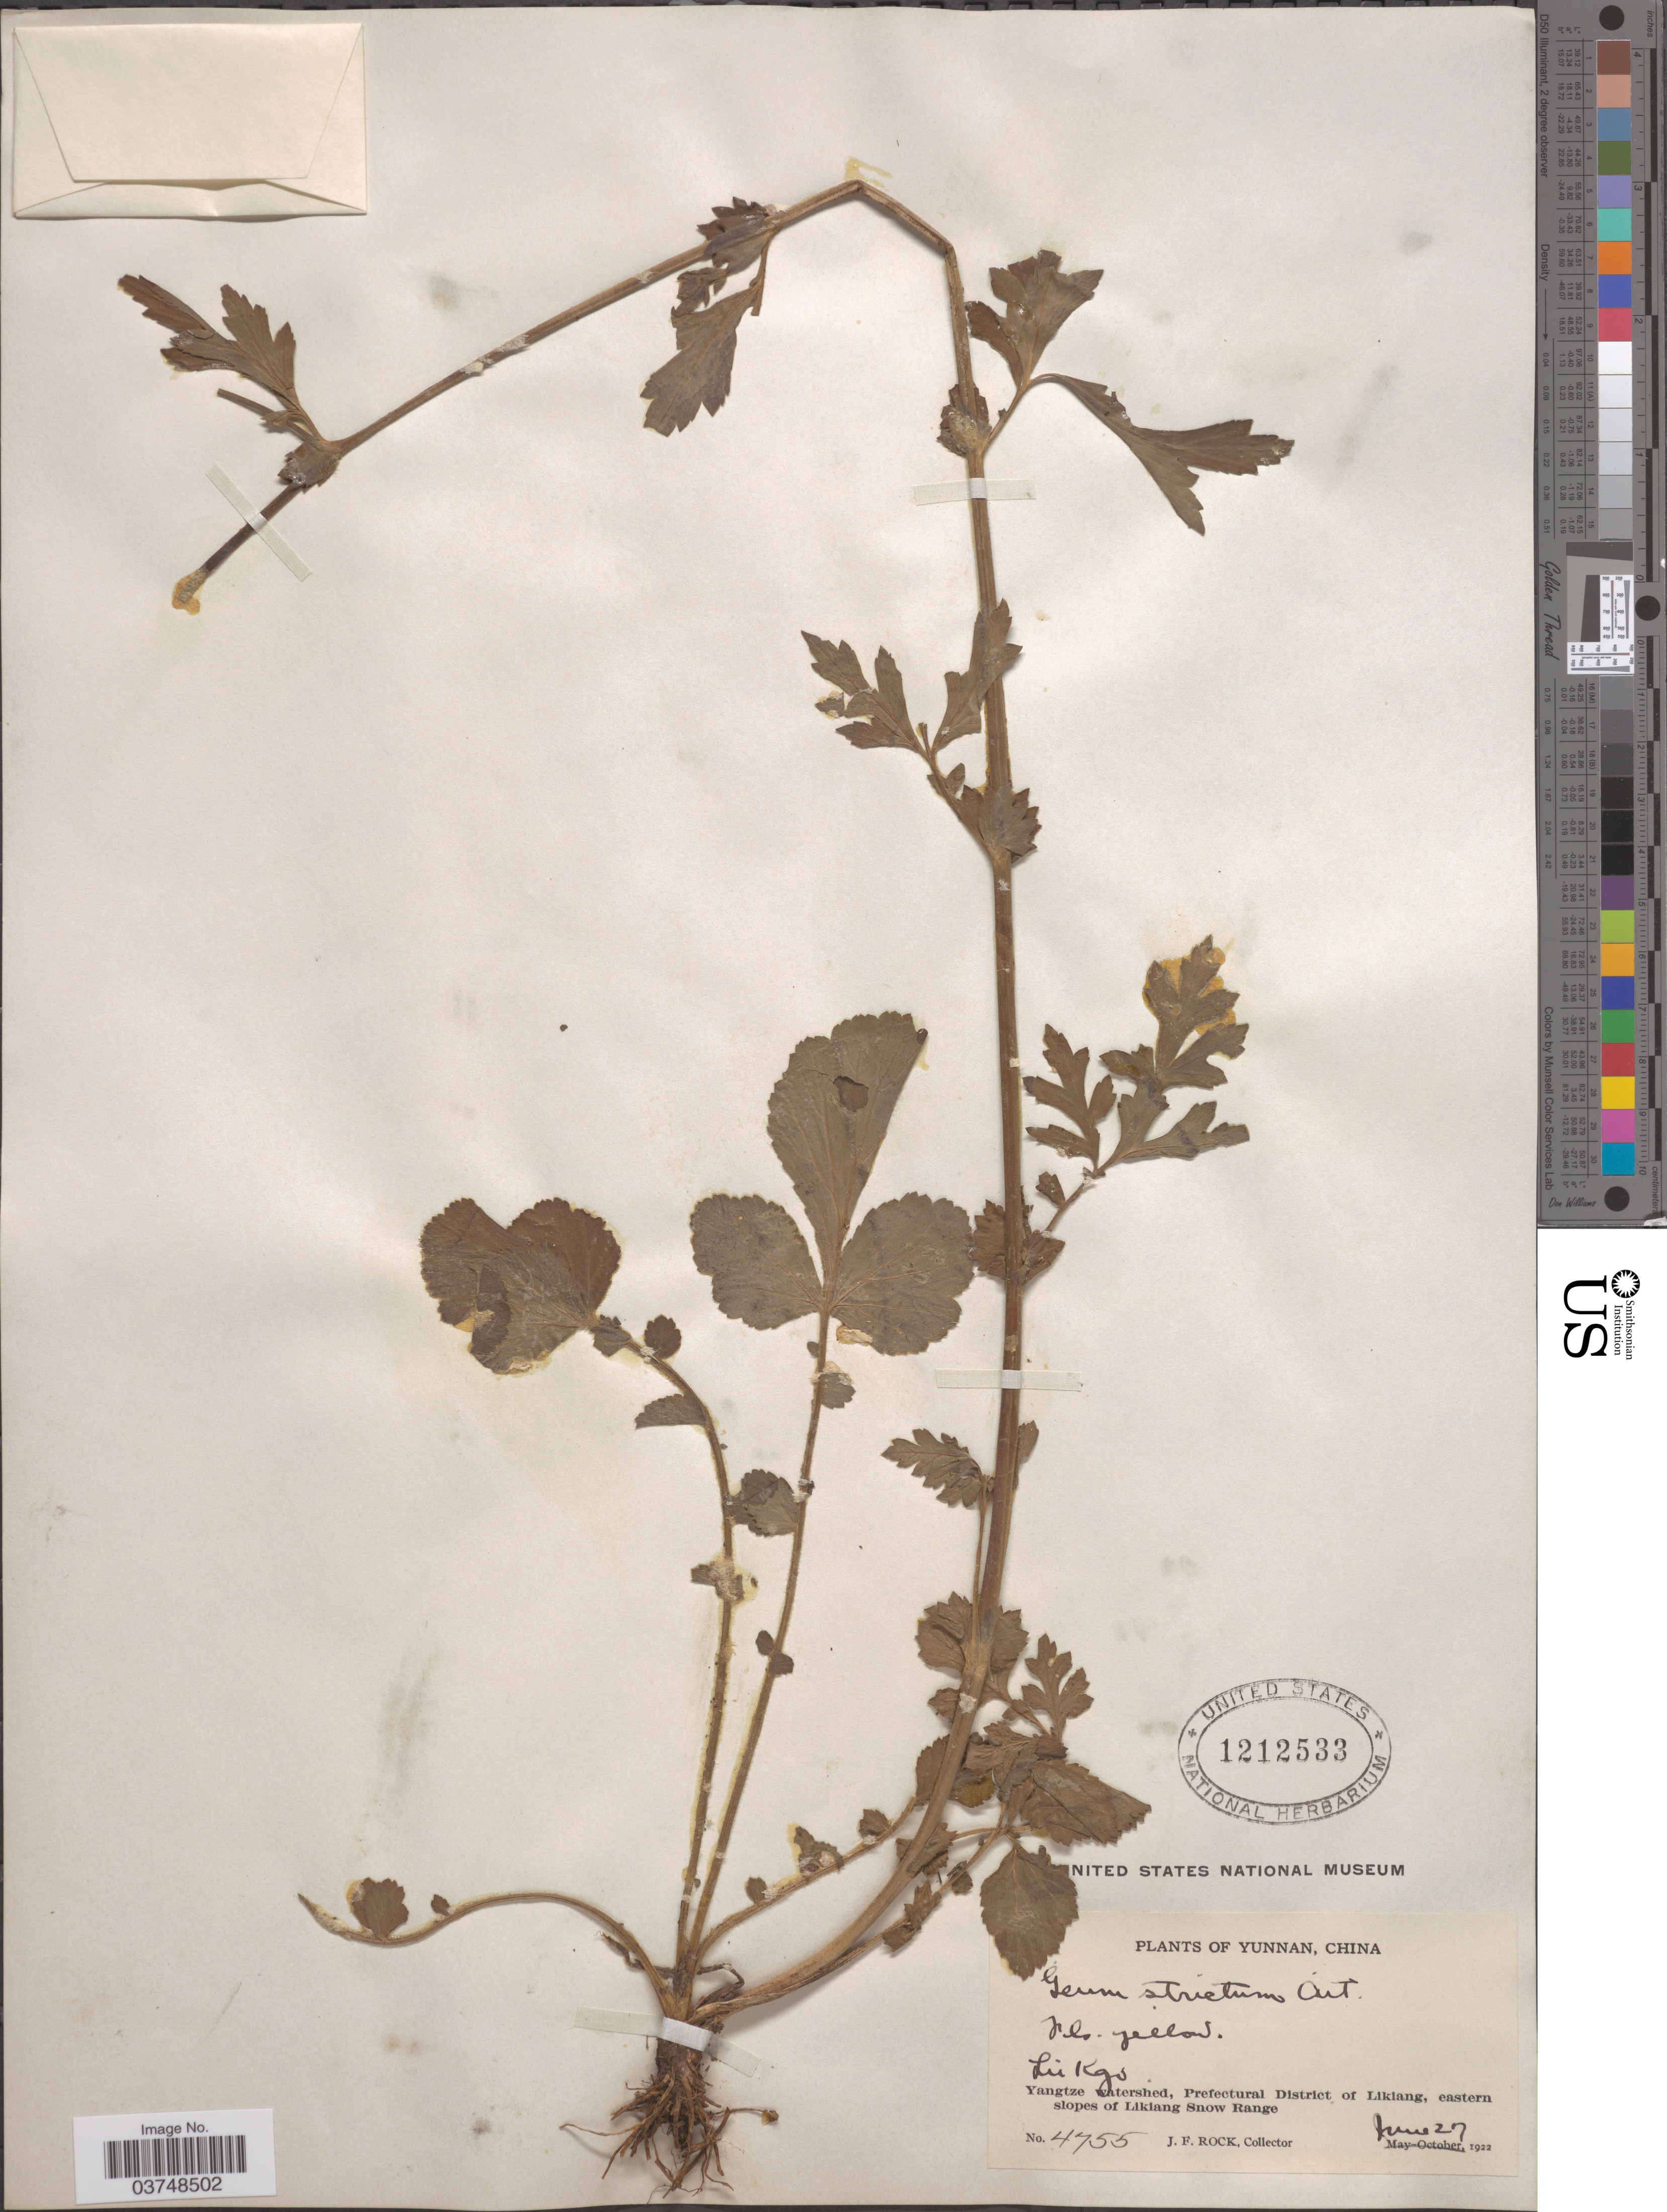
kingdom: Plantae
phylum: Tracheophyta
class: Magnoliopsida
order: Rosales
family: Rosaceae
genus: Geum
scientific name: Geum strictum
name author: Aiton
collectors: J. Rock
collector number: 4755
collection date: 1922-06-27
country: China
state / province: Yunnan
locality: Lu Kgs [interpreted]. Yangtze watershed, Prefectural District of Likiang, eastern slopes of Likiang Snow Range.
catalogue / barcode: US 1212533